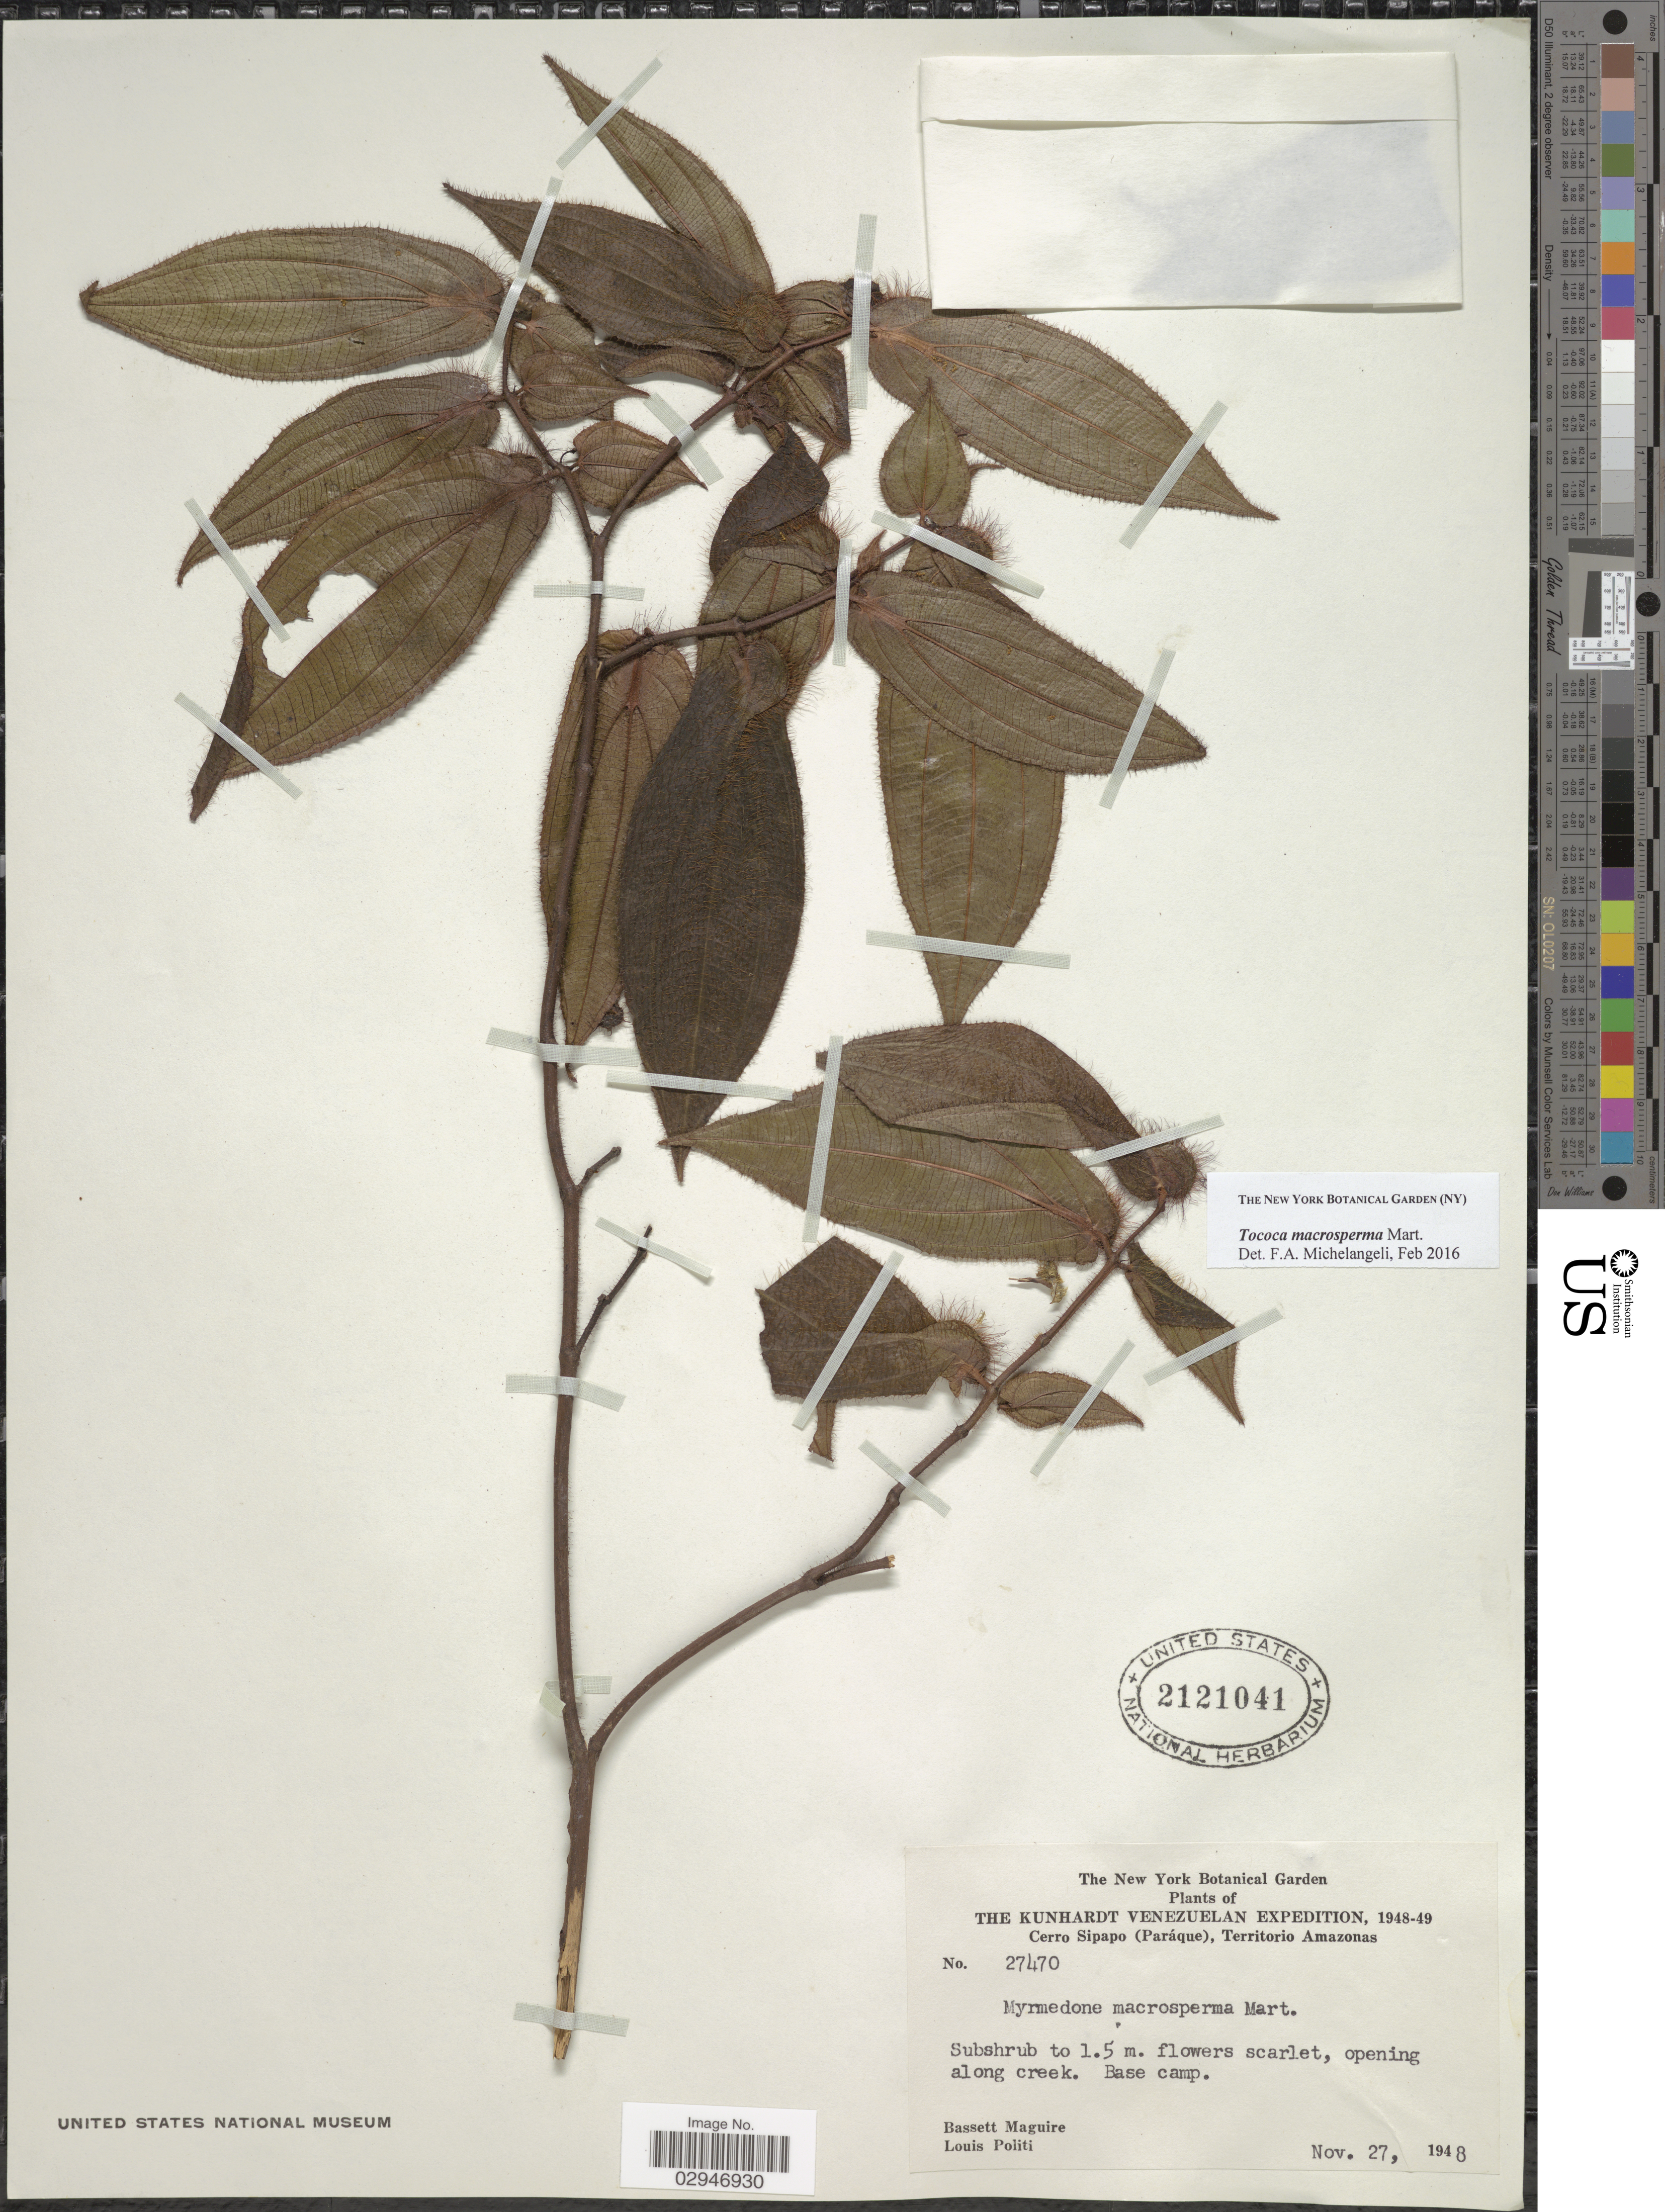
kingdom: Plantae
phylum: Tracheophyta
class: Magnoliopsida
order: Myrtales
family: Melastomataceae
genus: Tococa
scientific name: Tococa macrosperma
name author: Mart.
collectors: B. Maguire & L. Politi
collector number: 27470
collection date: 1948-11-27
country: Venezuela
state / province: Amazonas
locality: Cerro Sipapo (Paráque), Territorio Amazonas, opening along creek. Base camp.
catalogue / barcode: US 2121041